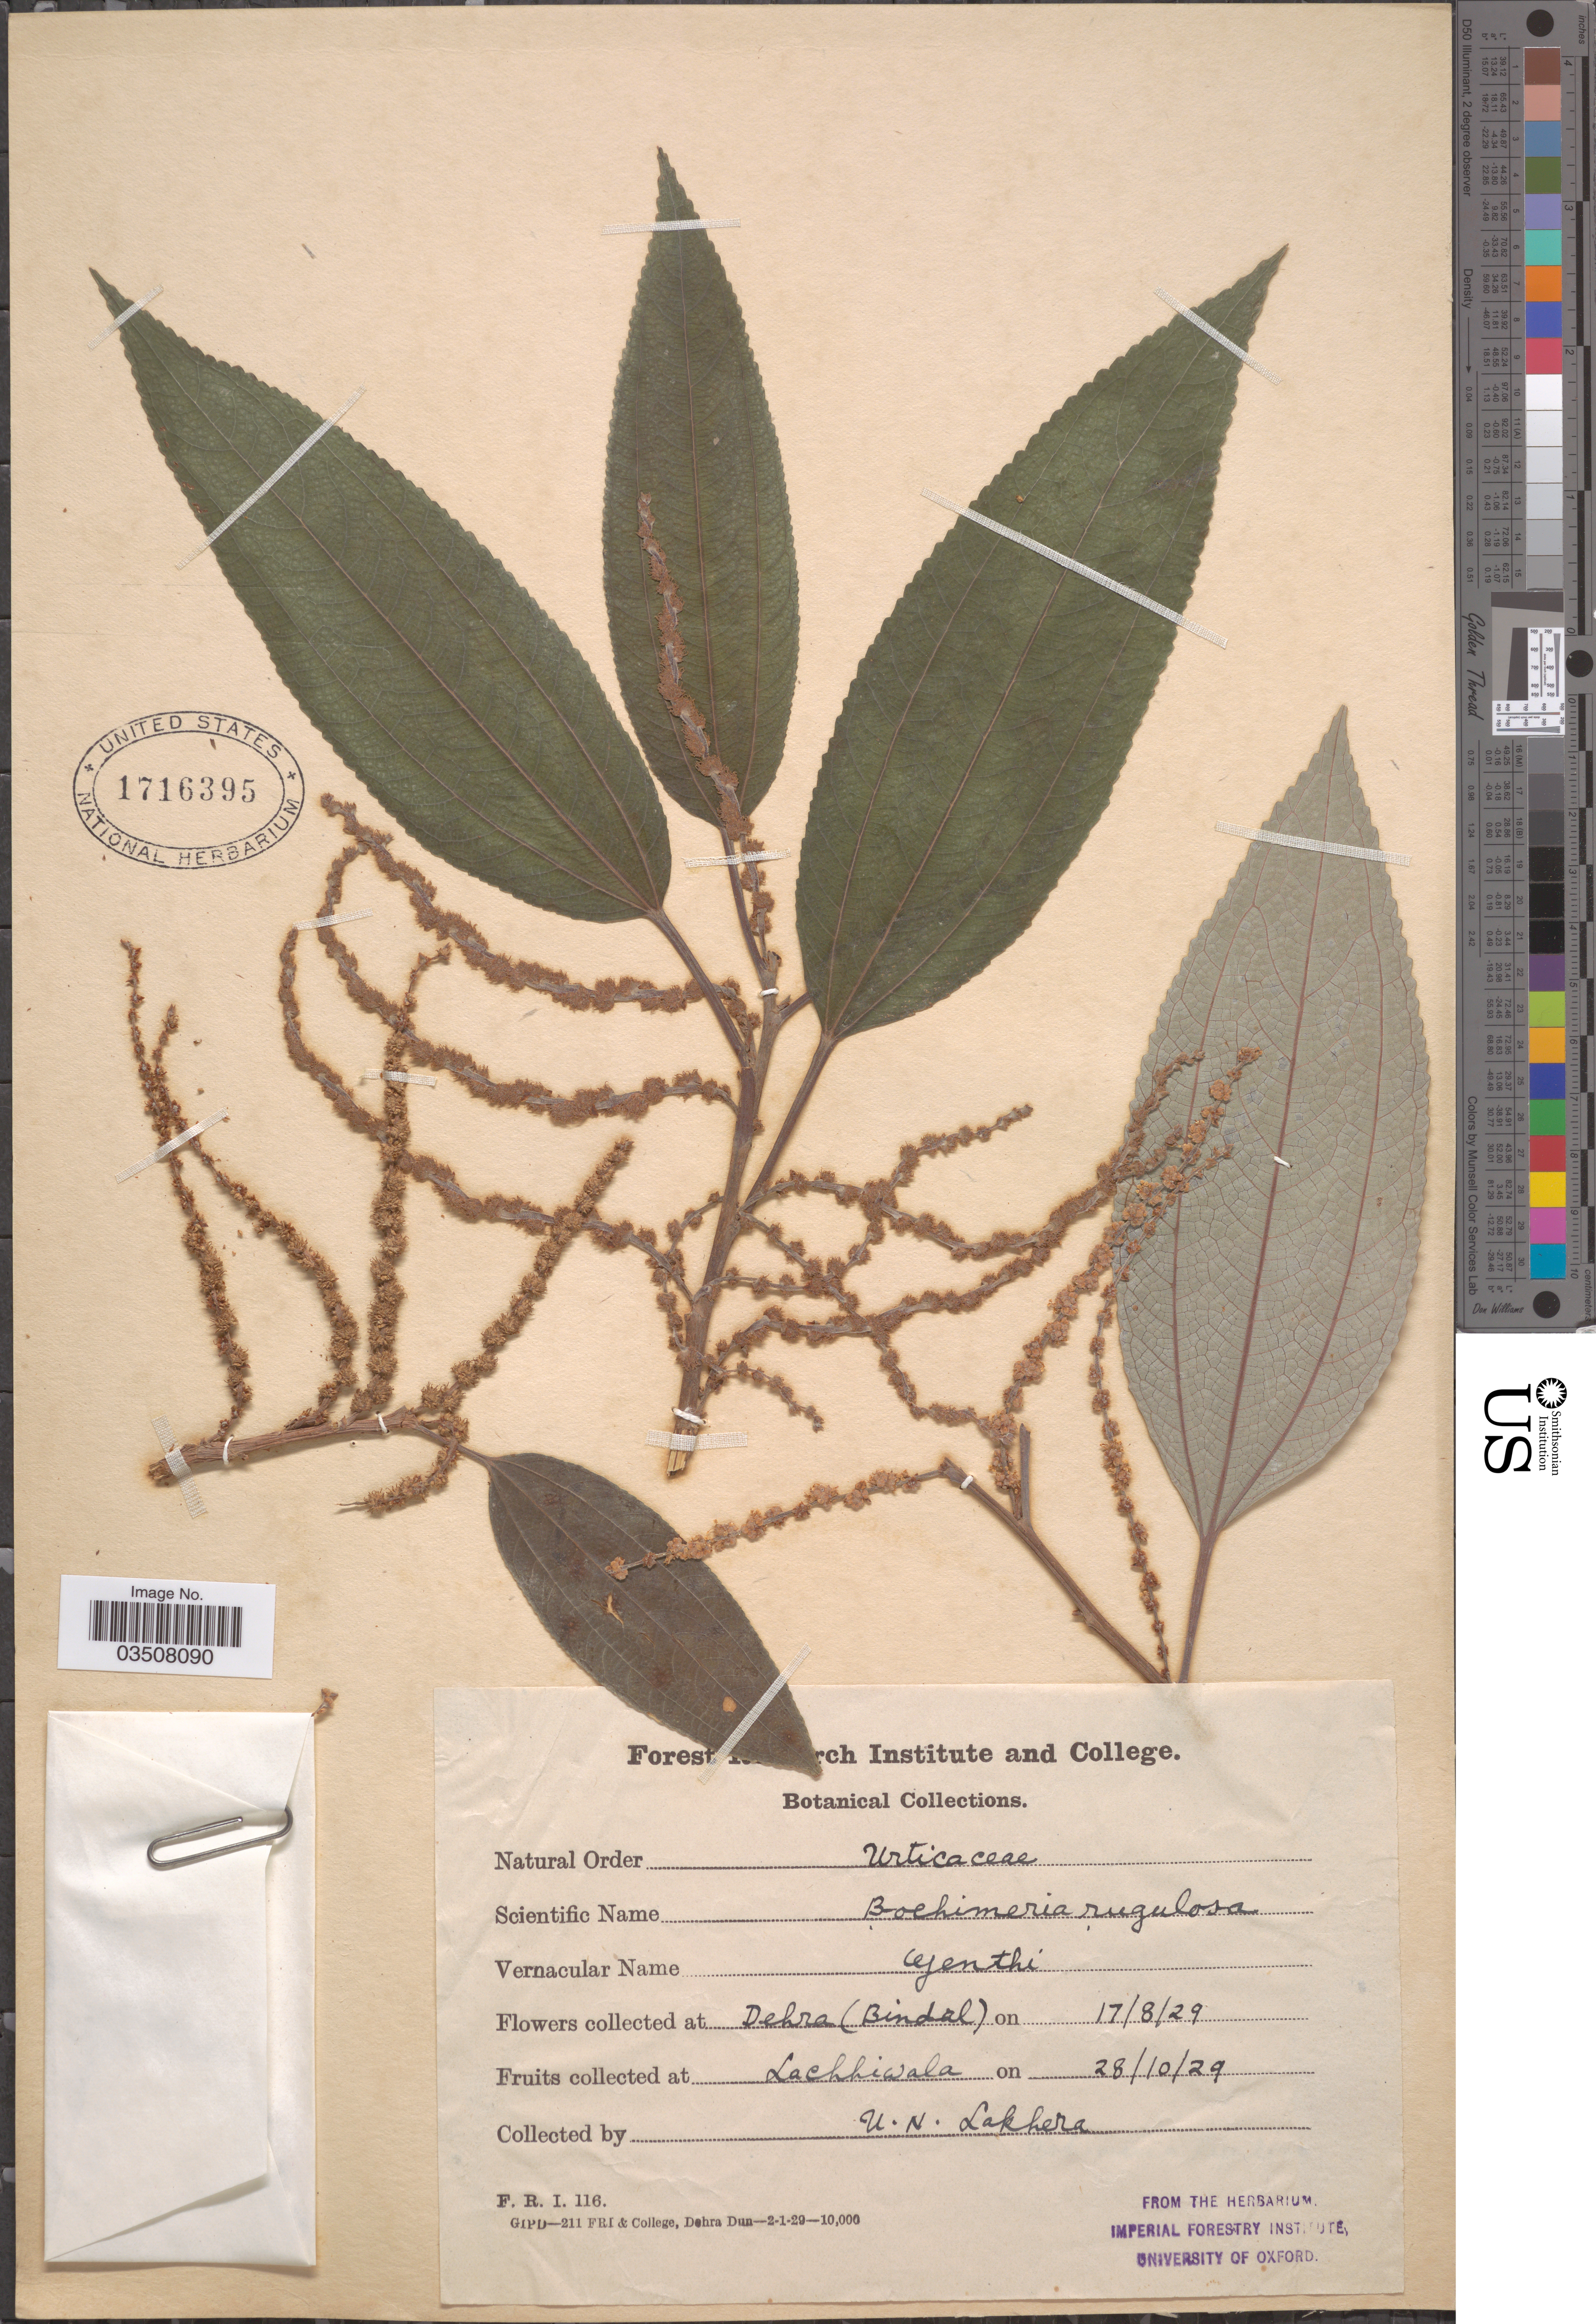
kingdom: Plantae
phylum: Tracheophyta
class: Magnoliopsida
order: Rosales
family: Urticaceae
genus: Boehmeria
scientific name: Boehmeria rugulosa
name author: Wedd.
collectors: U. Lakhera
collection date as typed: Transcribed d/m/y: 17/8/29 to 28/10/29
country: India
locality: Dehra (Bindral). Lachhiwala.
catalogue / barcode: US 1716395